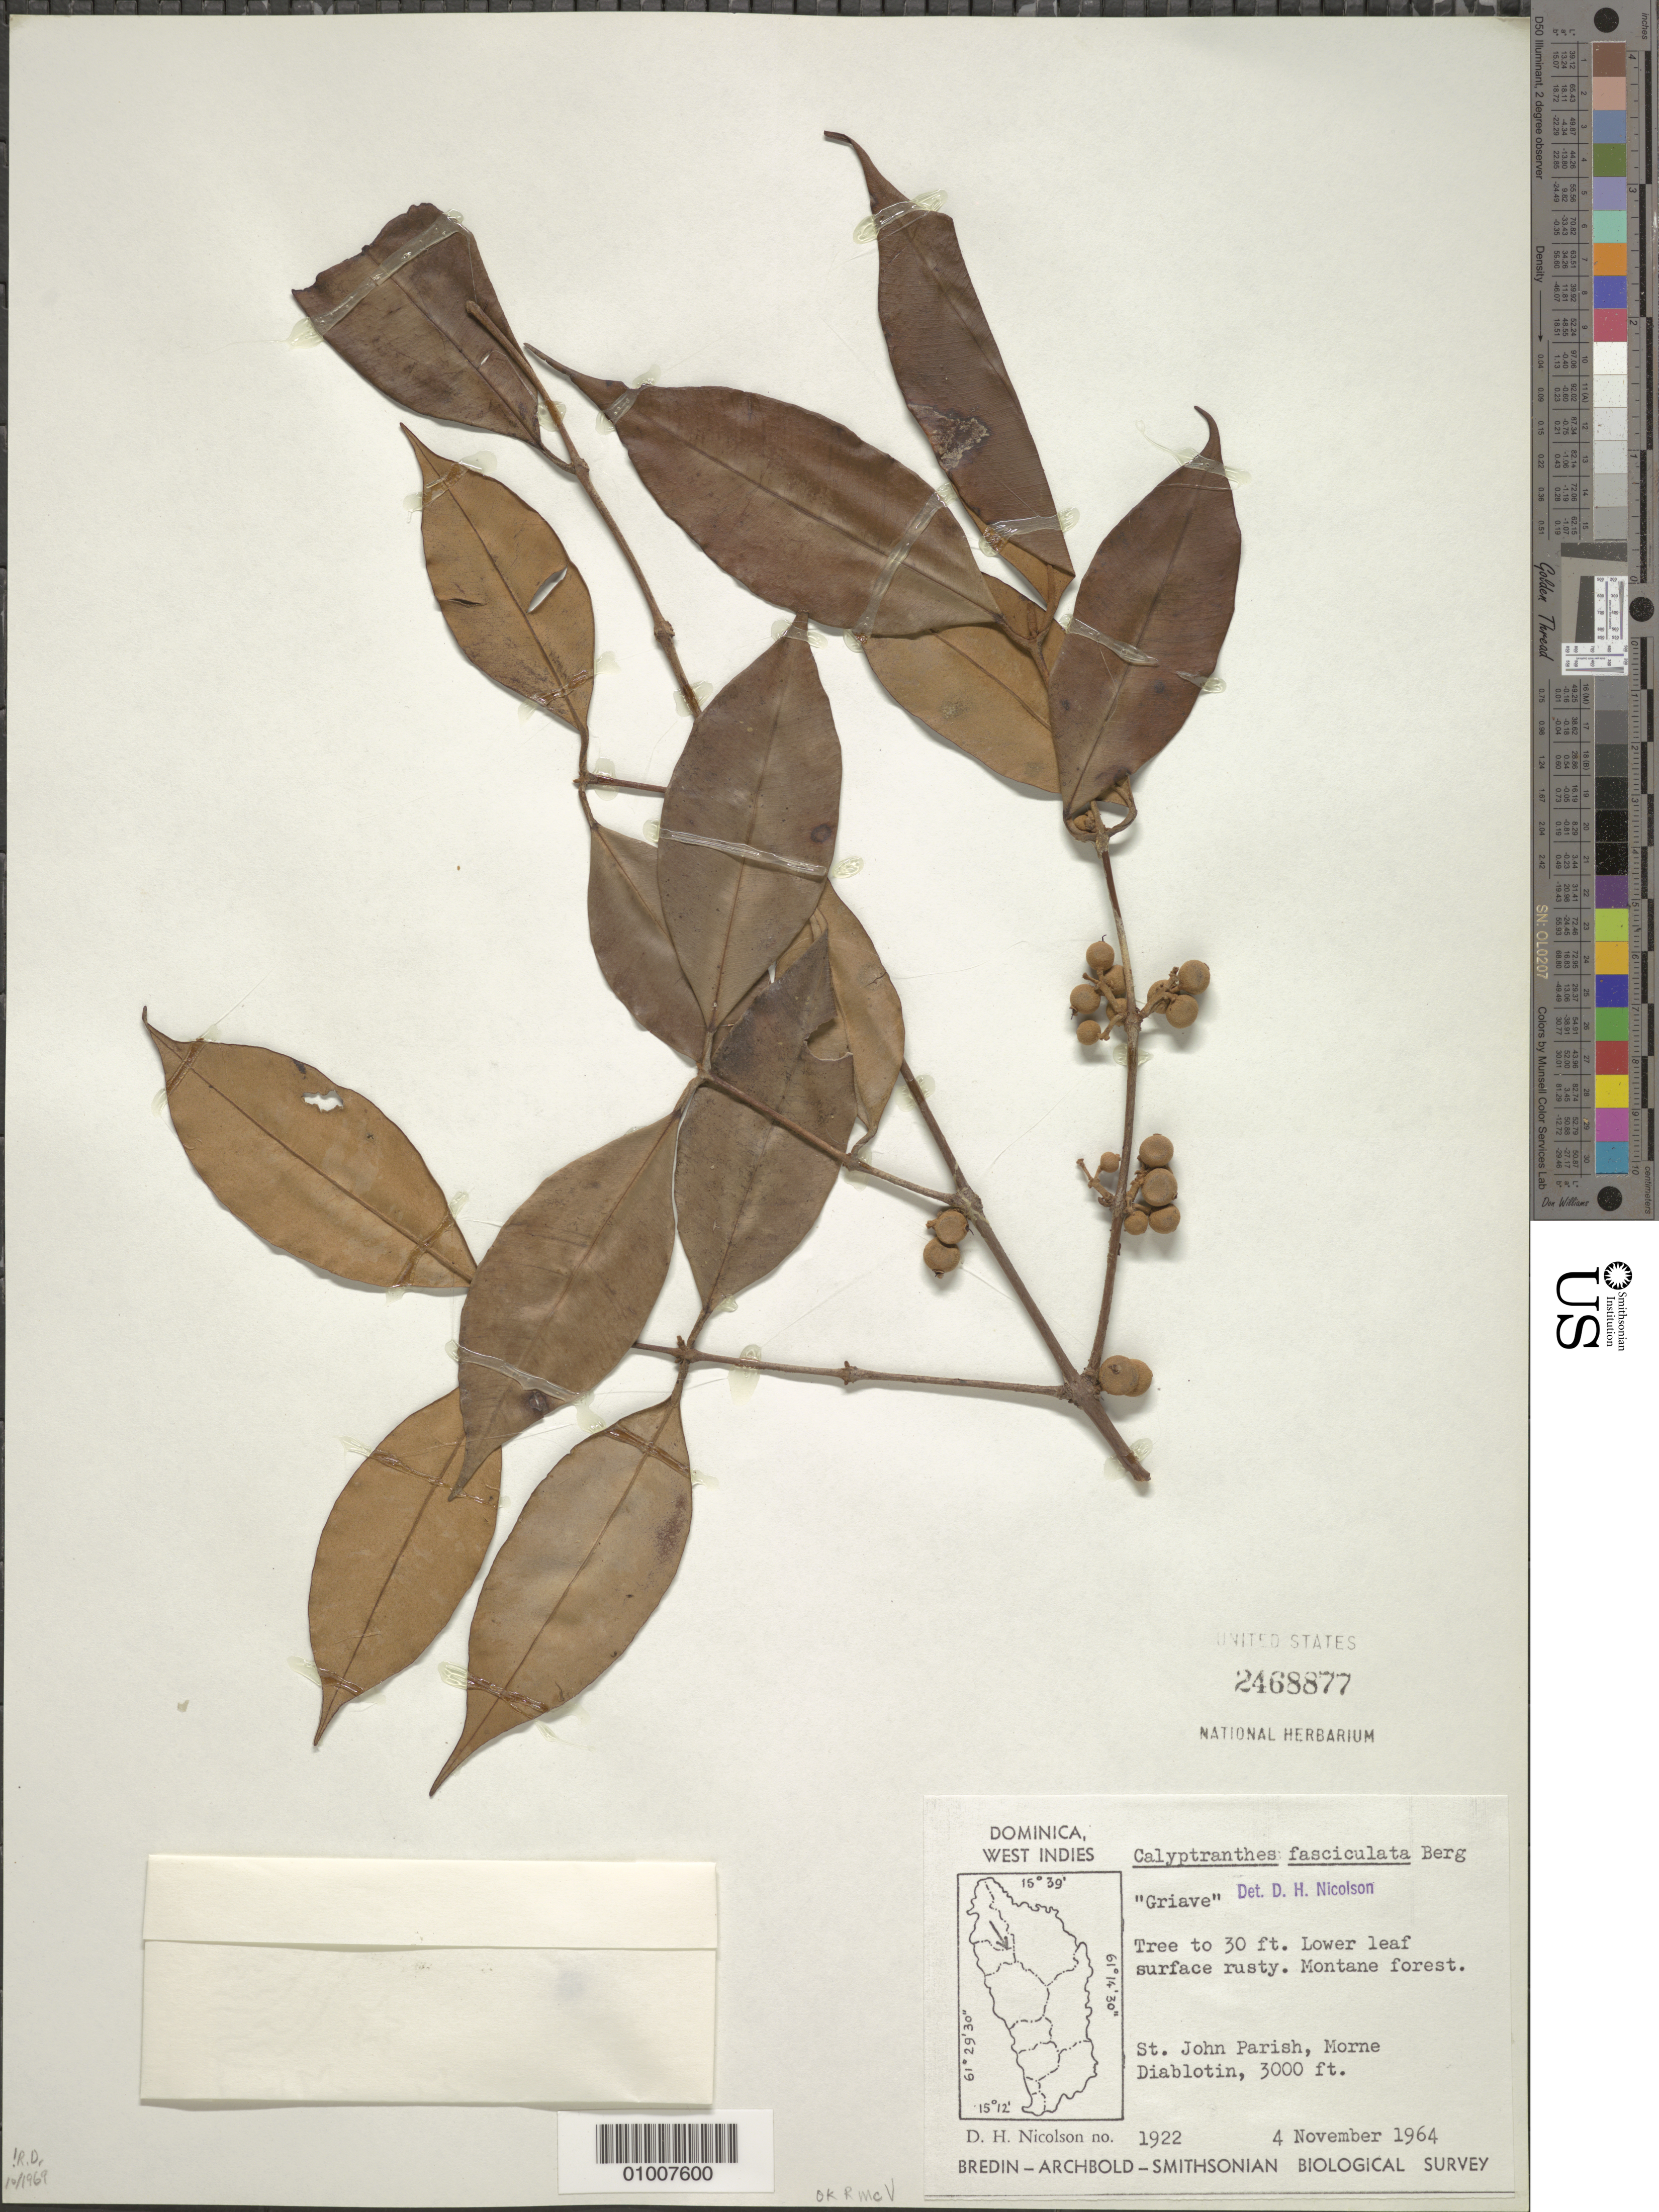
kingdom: Plantae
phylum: Tracheophyta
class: Magnoliopsida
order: Myrtales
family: Myrtaceae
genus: Myrcia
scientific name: Myrcia fasciculata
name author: (O. Berg) K. Campbell & K. Samra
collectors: D. H. Nicolson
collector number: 1922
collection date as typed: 04 Nov 1964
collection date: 1964-11-04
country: Dominica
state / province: St. John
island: Dominica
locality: Morne Diablotin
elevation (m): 914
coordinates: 0 N, 0 E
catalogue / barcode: US 2468877